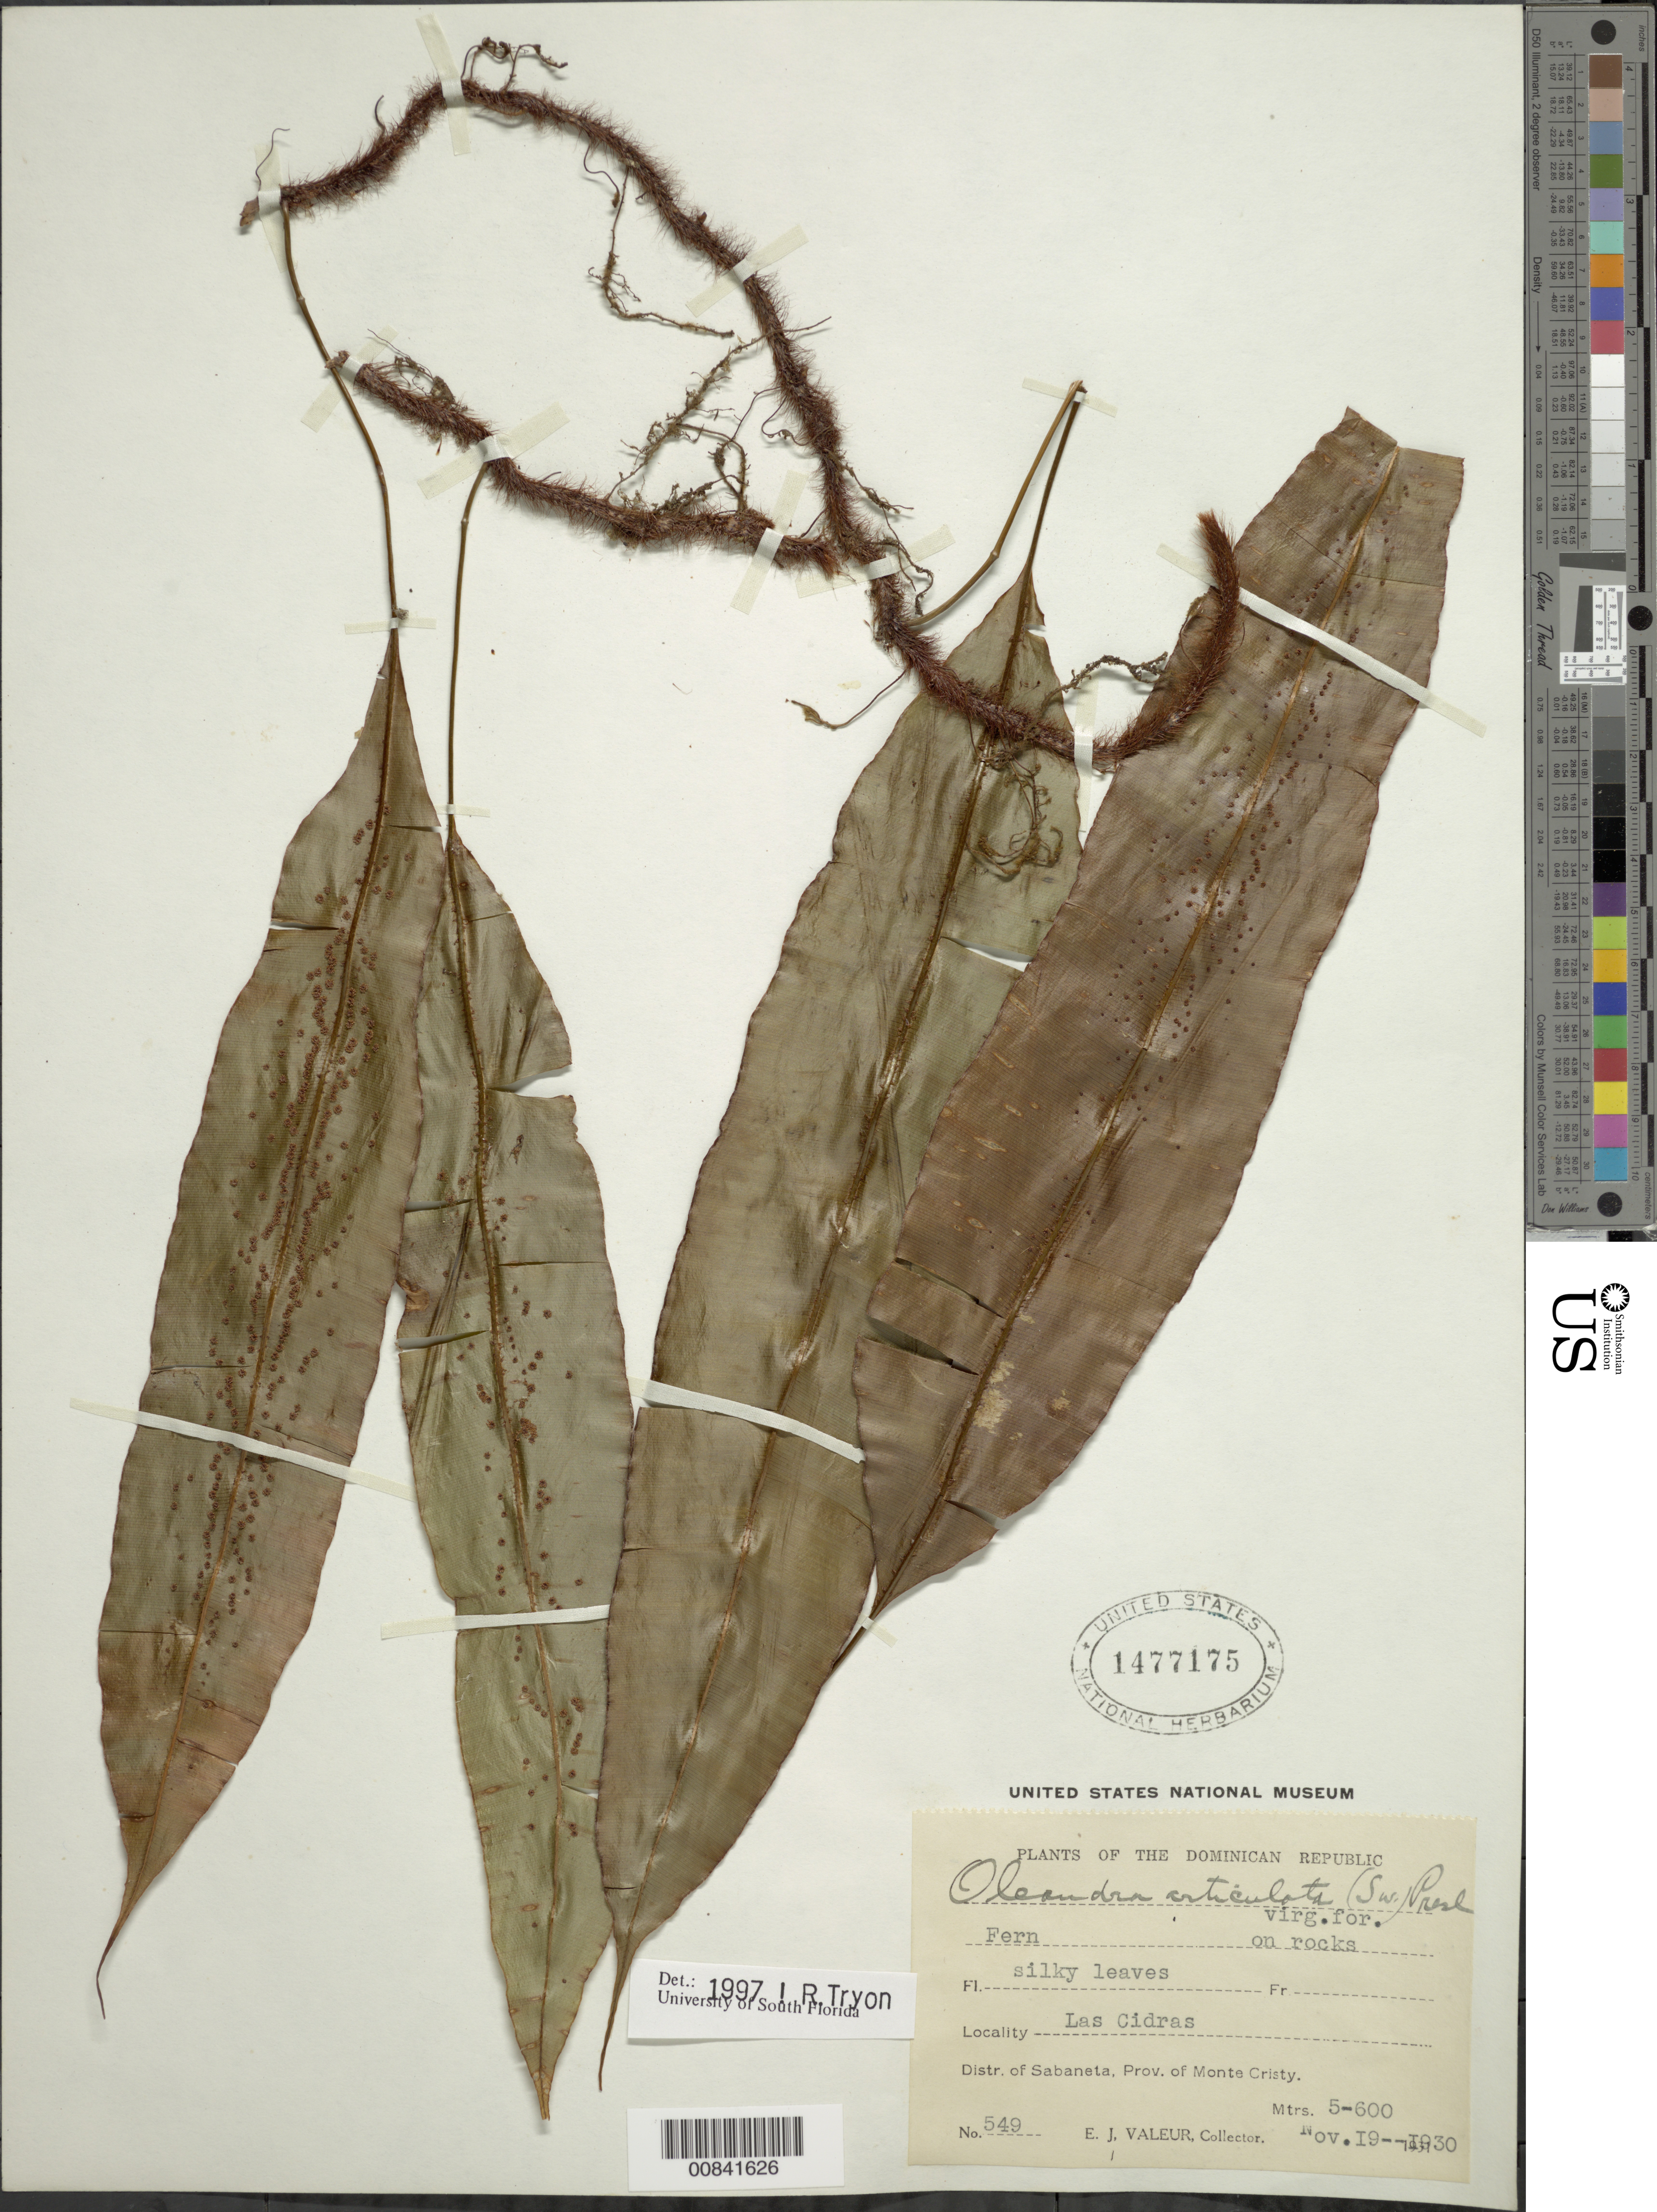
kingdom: Plantae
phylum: Tracheophyta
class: Polypodiopsida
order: Polypodiales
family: Oleandraceae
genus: Oleandra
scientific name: Oleandra articulata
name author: (Sw.) C. Presl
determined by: Tryon, Rolla M., Jr.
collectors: E. Valeur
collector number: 549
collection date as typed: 19 Nov 1930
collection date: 1930-11-19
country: Dominican Republic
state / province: Monte Cristi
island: Hispaniola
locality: Dist. Sabaneta, Las Cidras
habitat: Virgin forest, on rocks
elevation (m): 500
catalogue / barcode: US 1477175